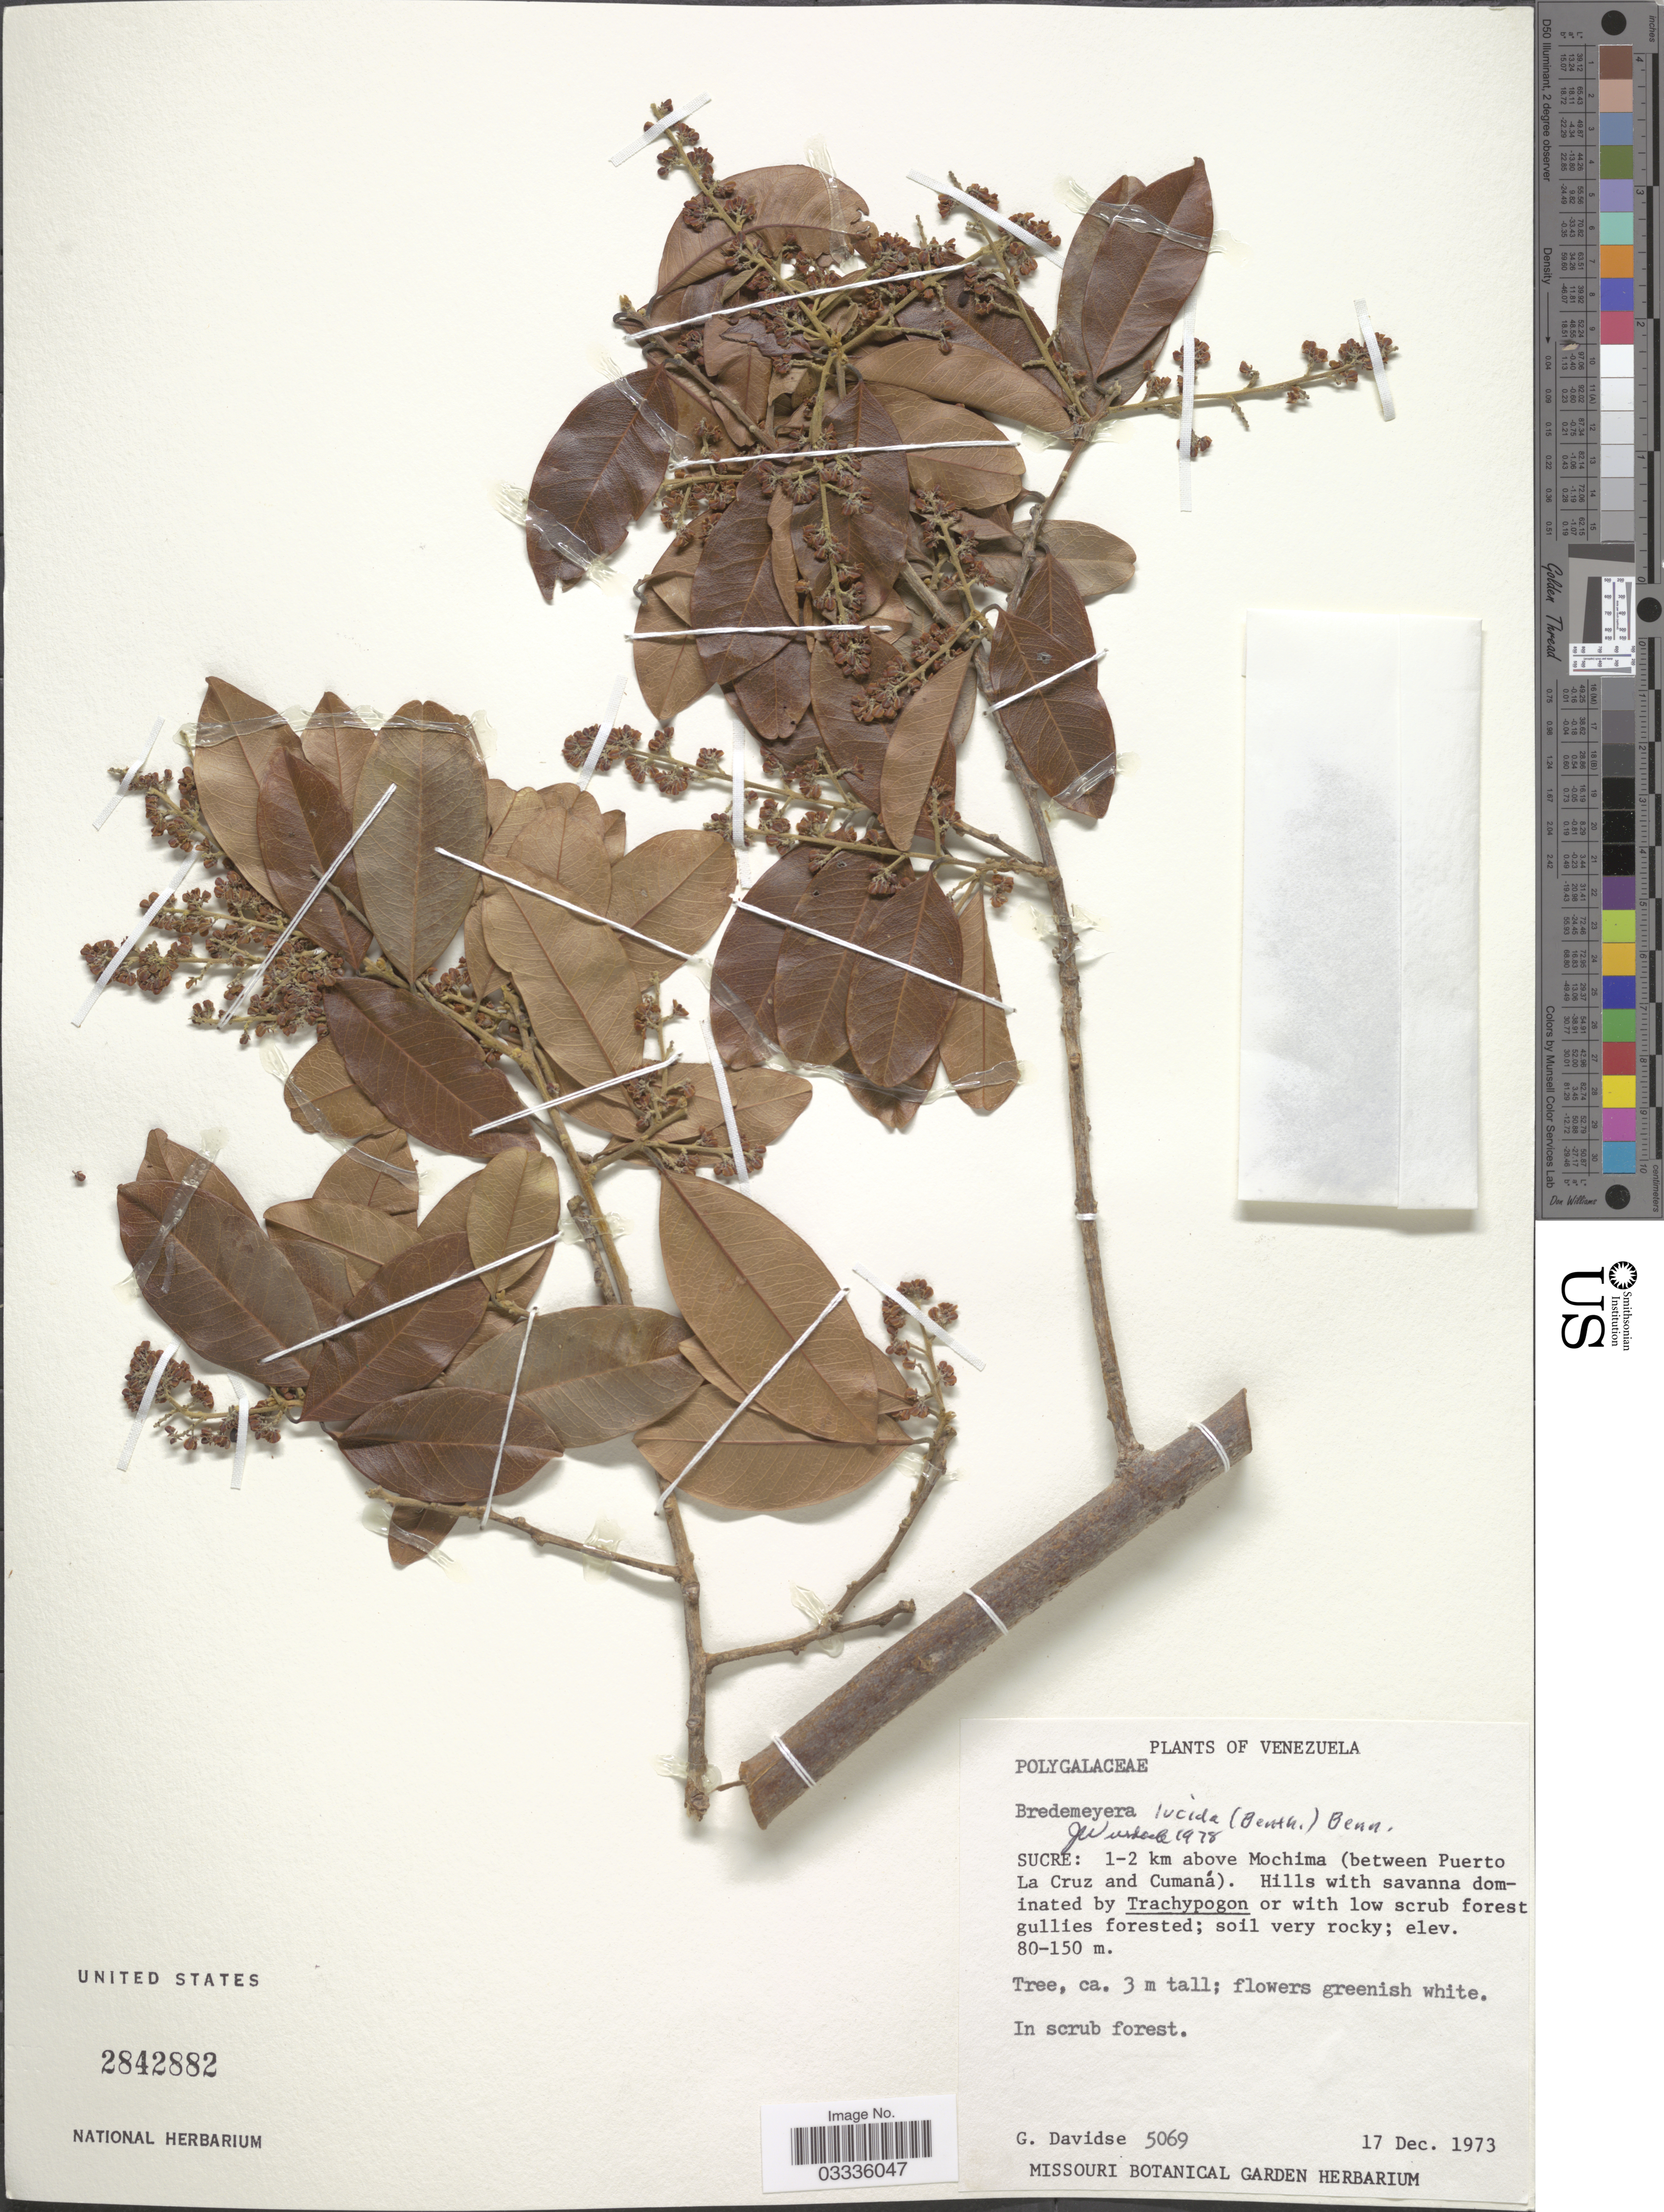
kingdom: Plantae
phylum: Tracheophyta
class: Magnoliopsida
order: Fabales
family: Polygalaceae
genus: Bredemeyera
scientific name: Bredemeyera lucida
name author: (Benth.) Klotzsch ex Hassk.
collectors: G. Davidse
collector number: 5069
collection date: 1973-12-17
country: Venezuela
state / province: Sucre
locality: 1-2 km above Mochima (between Puerto La Cruz and Cumaná).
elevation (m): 80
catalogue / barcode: US 2842882